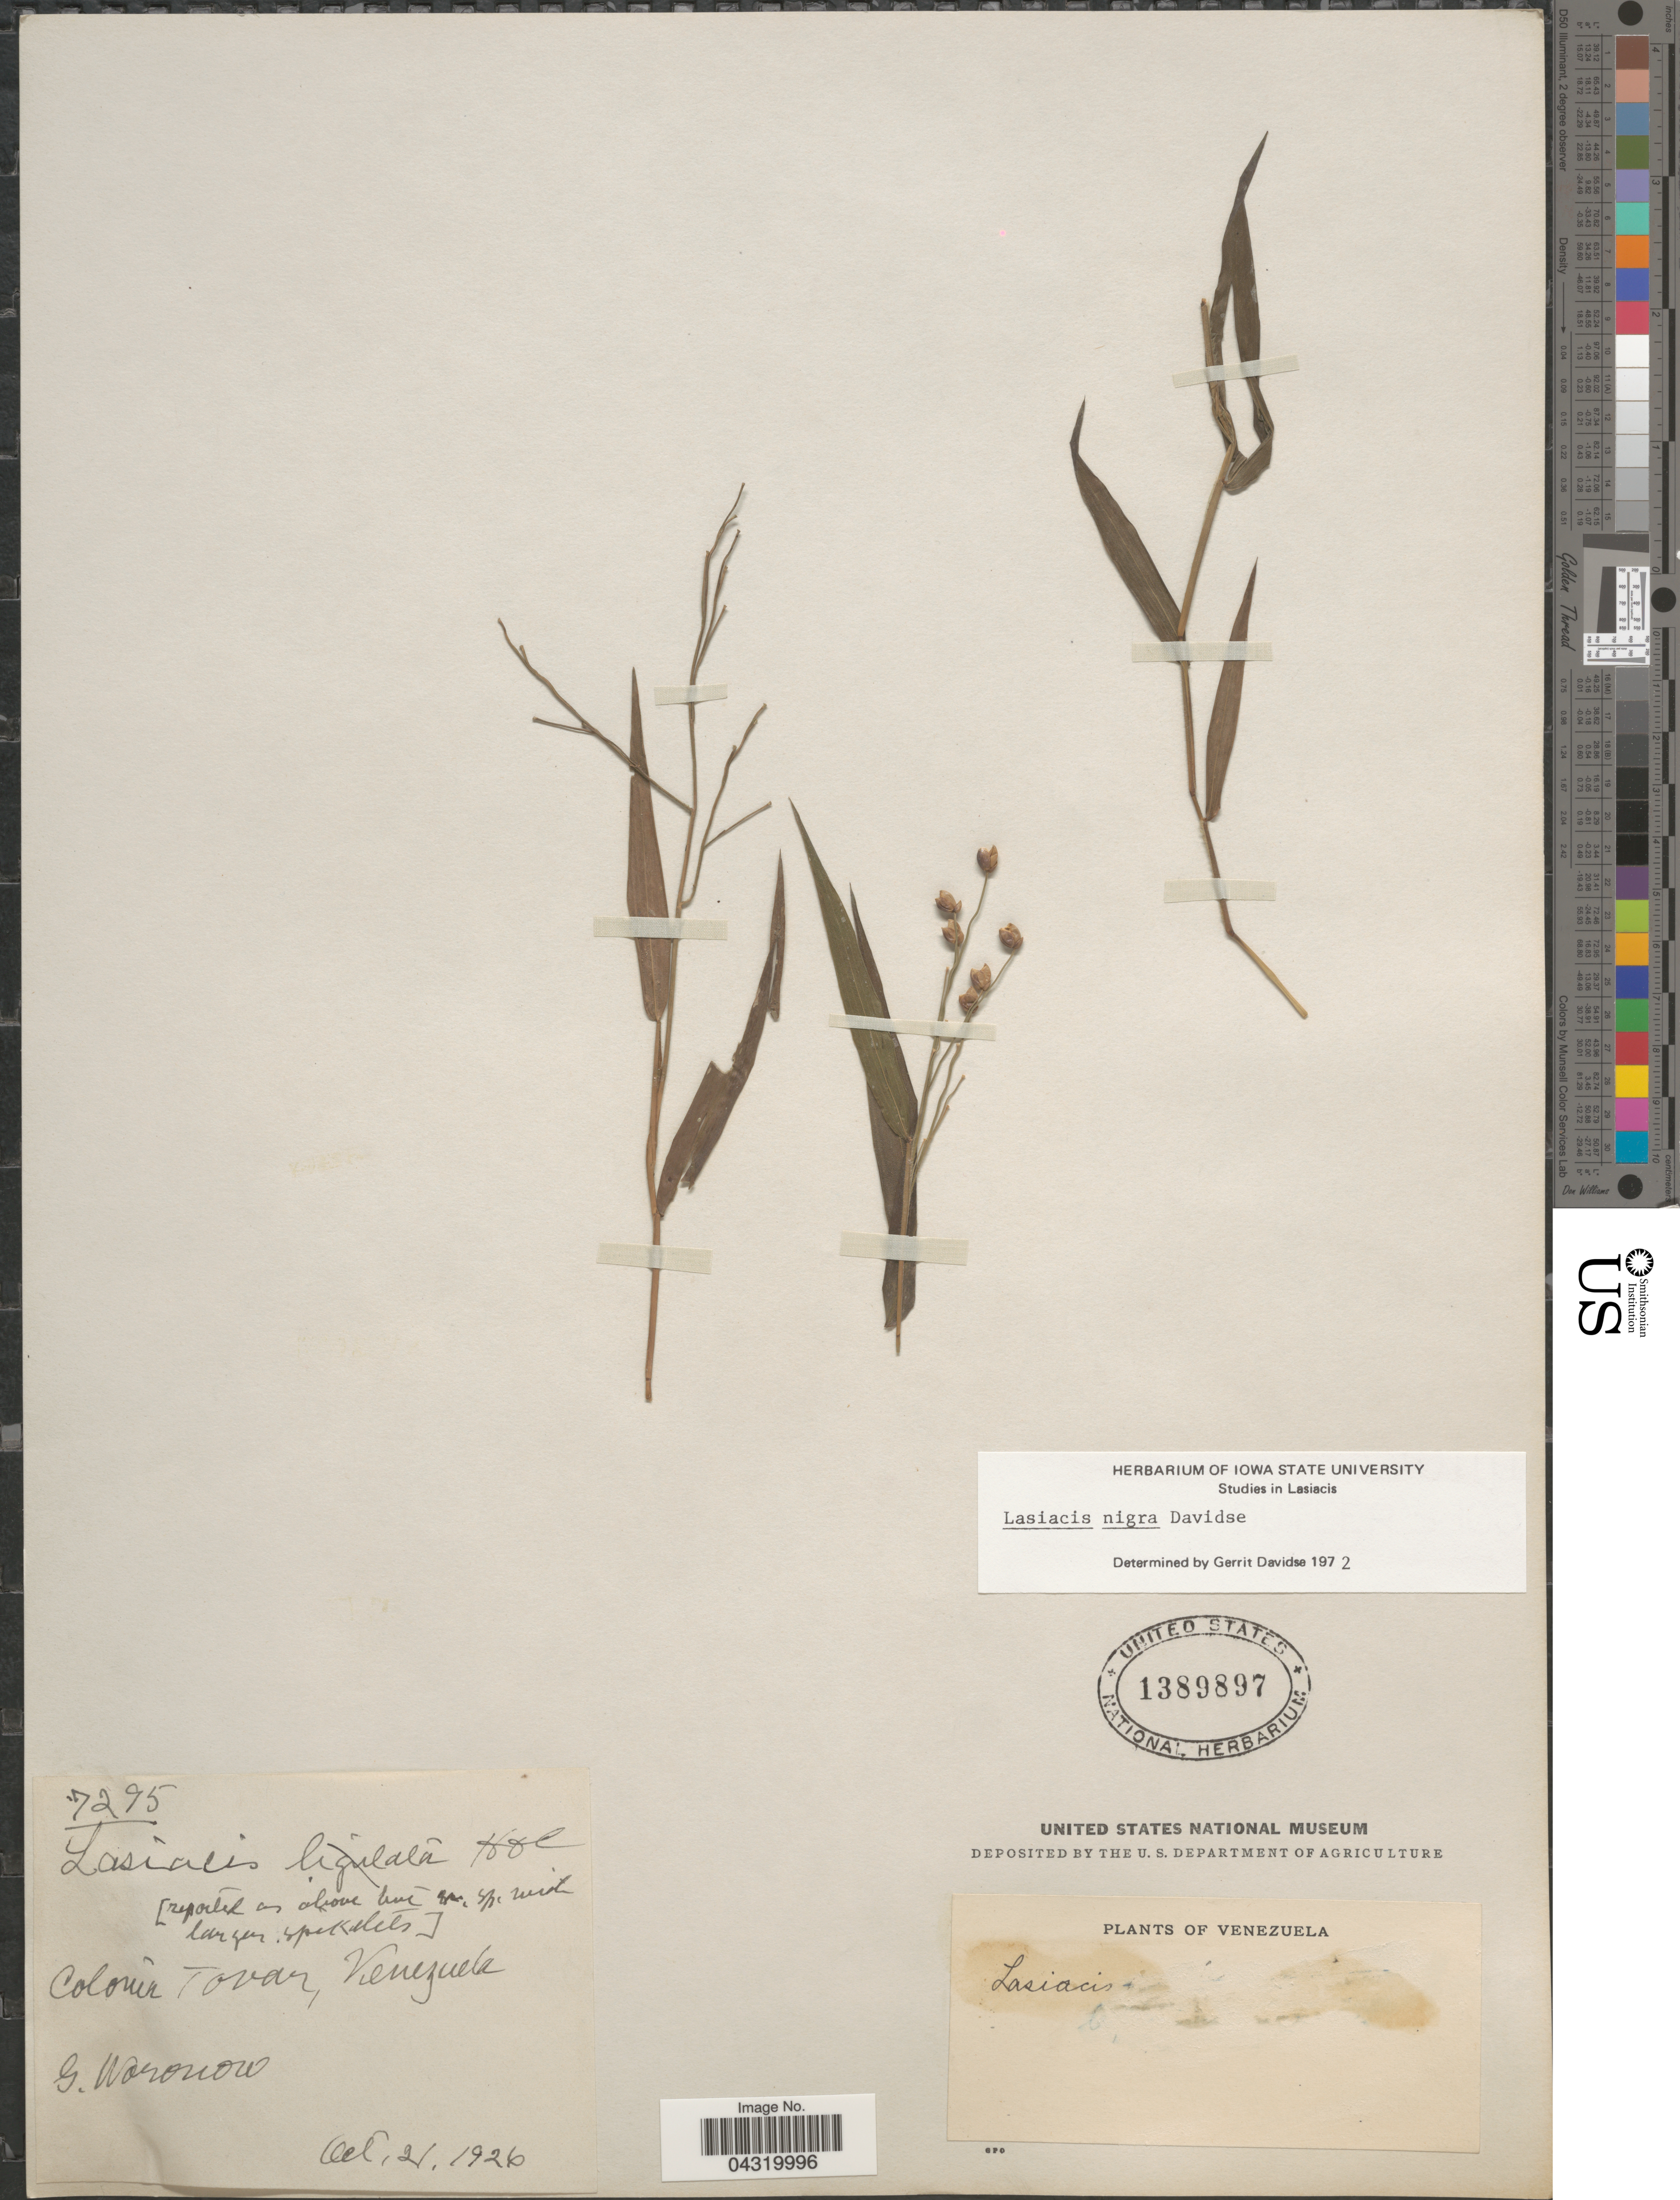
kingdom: Plantae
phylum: Tracheophyta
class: Liliopsida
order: Poales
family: Poaceae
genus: Lasiacis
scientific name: Lasiacis nigra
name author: Davidse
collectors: G. Woronow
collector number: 7295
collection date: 1926-10-21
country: Venezuela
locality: Colonia Tovar.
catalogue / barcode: US 1389897